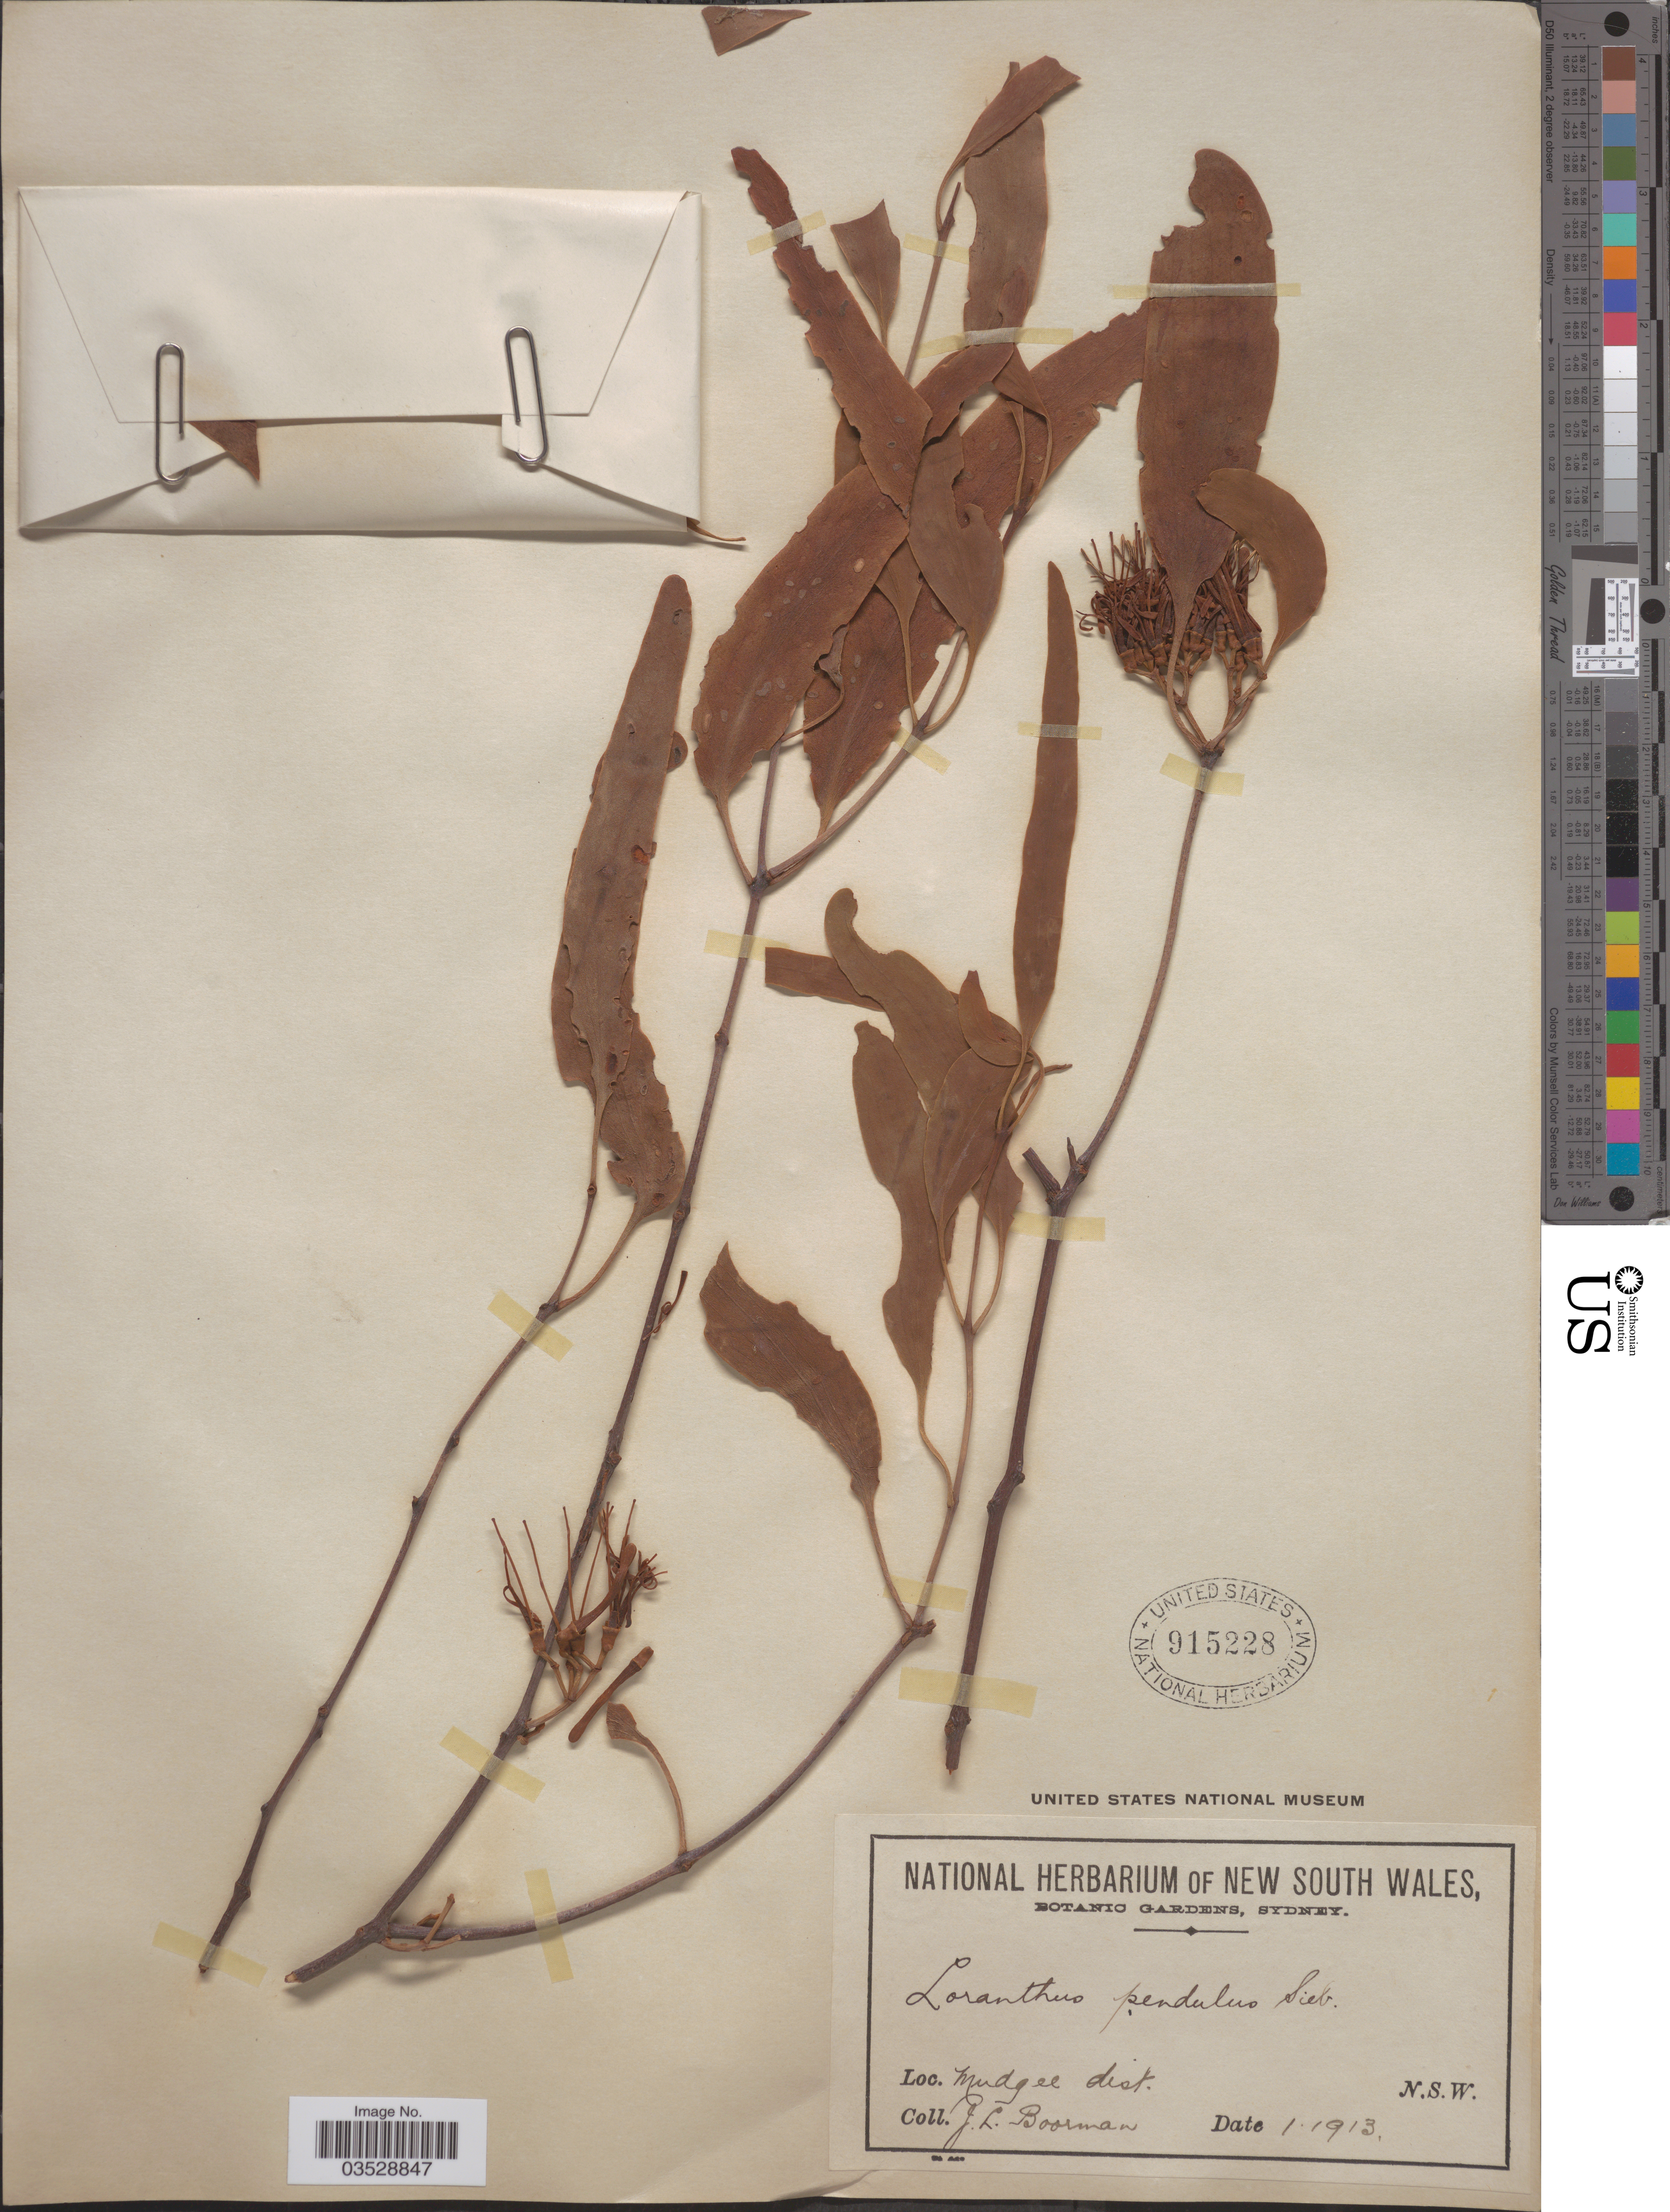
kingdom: Plantae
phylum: Tracheophyta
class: Magnoliopsida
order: Santalales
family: Loranthaceae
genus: Amyema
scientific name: Amyema sp.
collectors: J. Boorman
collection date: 1913-01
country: Australia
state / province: New South Wales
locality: Mudgee dist.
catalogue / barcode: US 915228